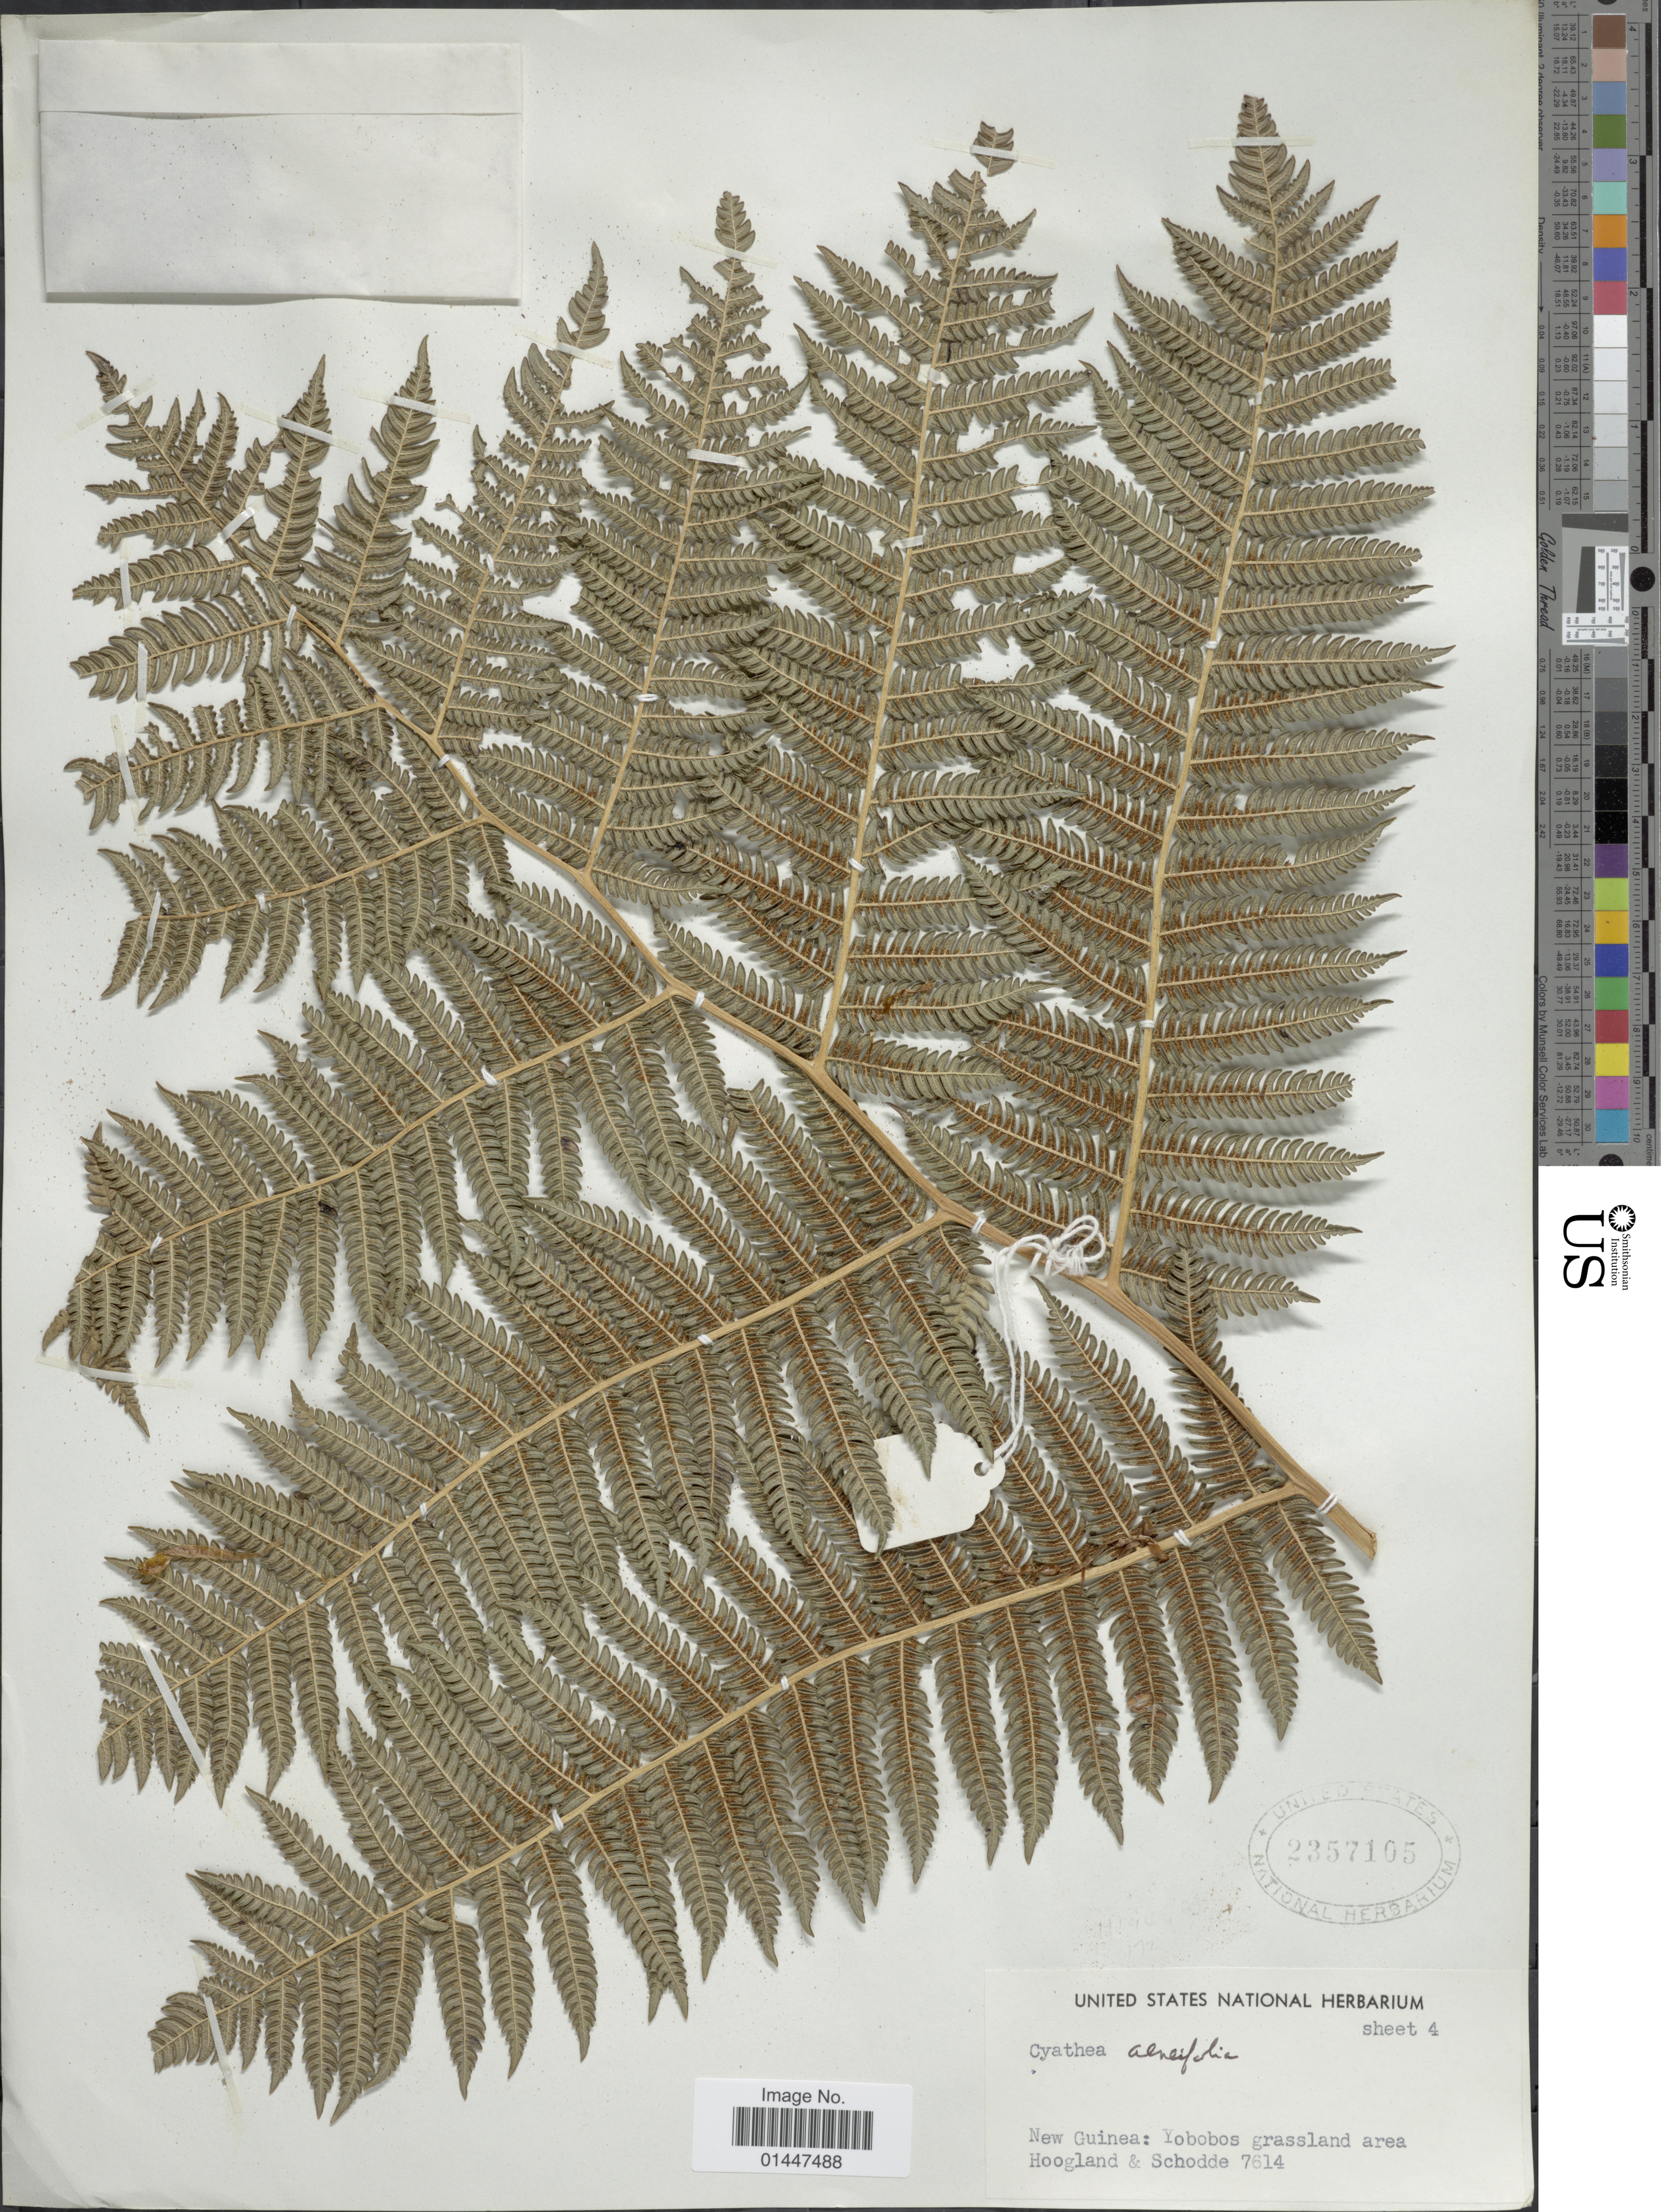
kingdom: Plantae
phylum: Tracheophyta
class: Polypodiopsida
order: Cyatheales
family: Cyatheaceae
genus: Sphaeropteris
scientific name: Sphaeropteris aeneifolia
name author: (Alderw.) R.M. Tryon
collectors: R. D. Hoogland & Schodde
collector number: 7614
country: Papua New Guinea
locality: New Guinea: Yobobos grassland area.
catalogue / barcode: US 2357105